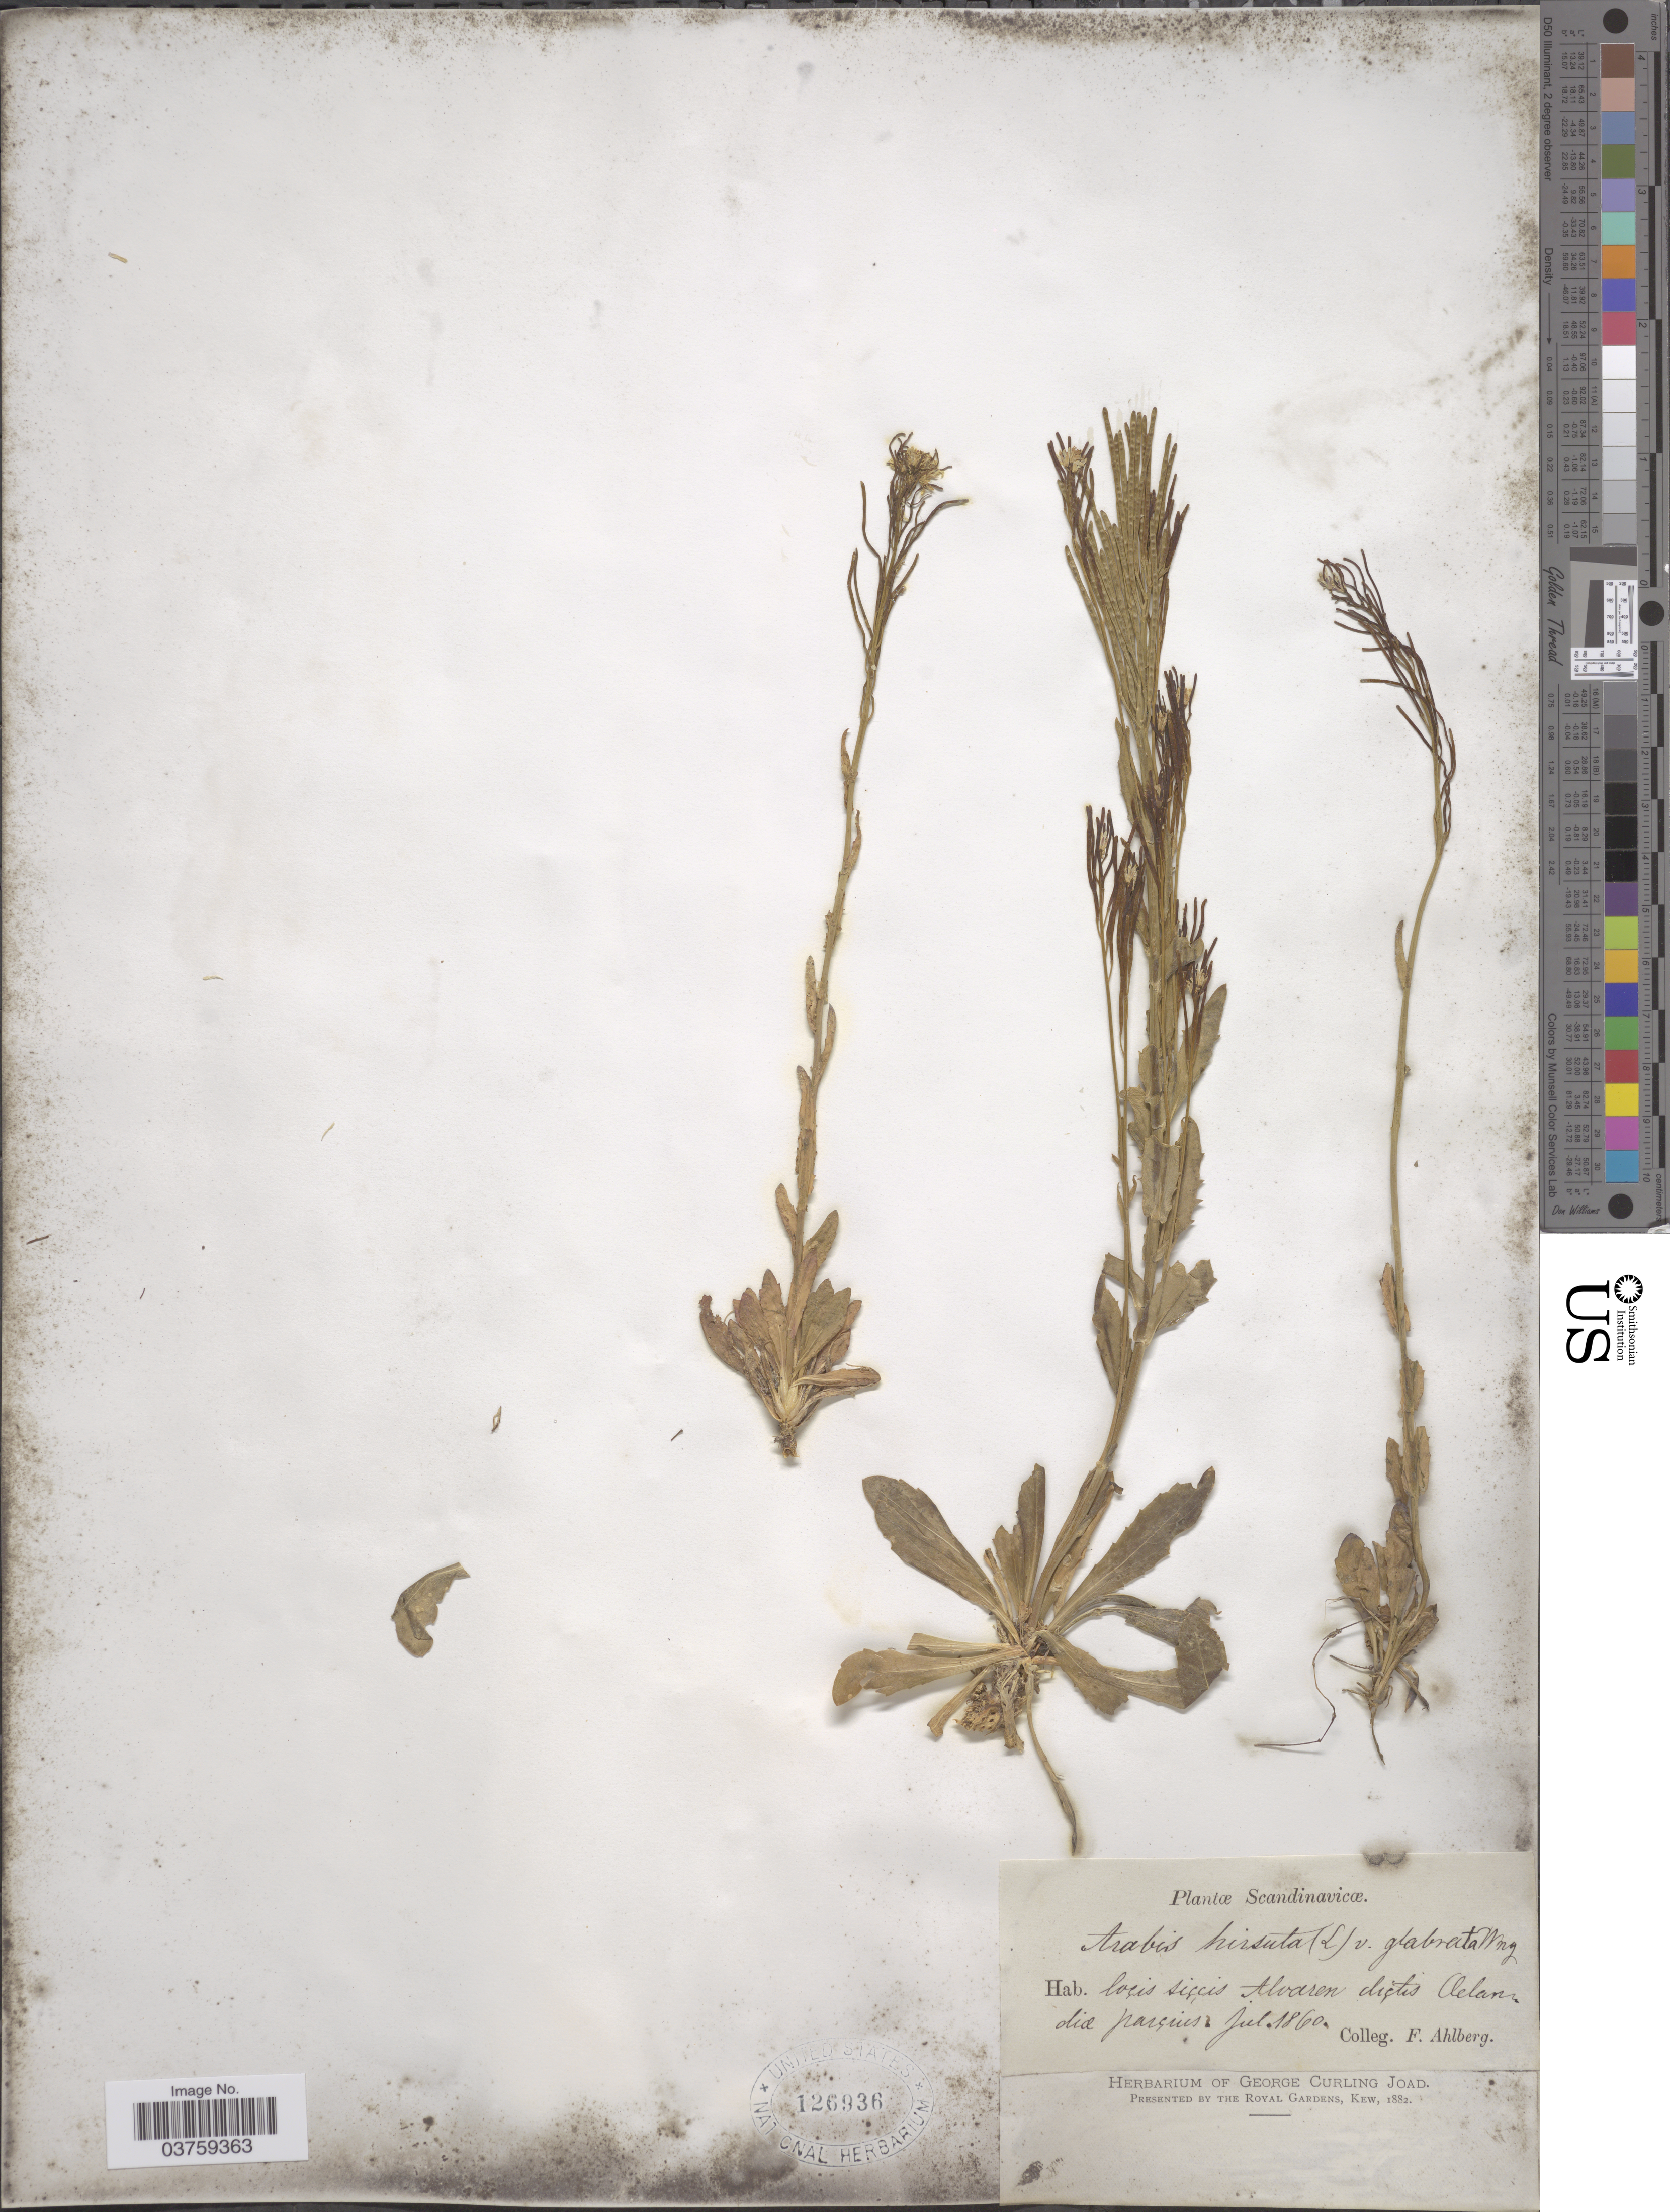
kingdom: Plantae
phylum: Tracheophyta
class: Magnoliopsida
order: Brassicales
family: Brassicaceae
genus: Arabis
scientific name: Arabis hirsuta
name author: (L.) Scop.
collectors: F. Ahlberg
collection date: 1860-07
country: Sweden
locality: Scandinavicæ. Locis siccis Alvaren dictis Oeland, diæ parcuis.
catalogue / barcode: US 126936